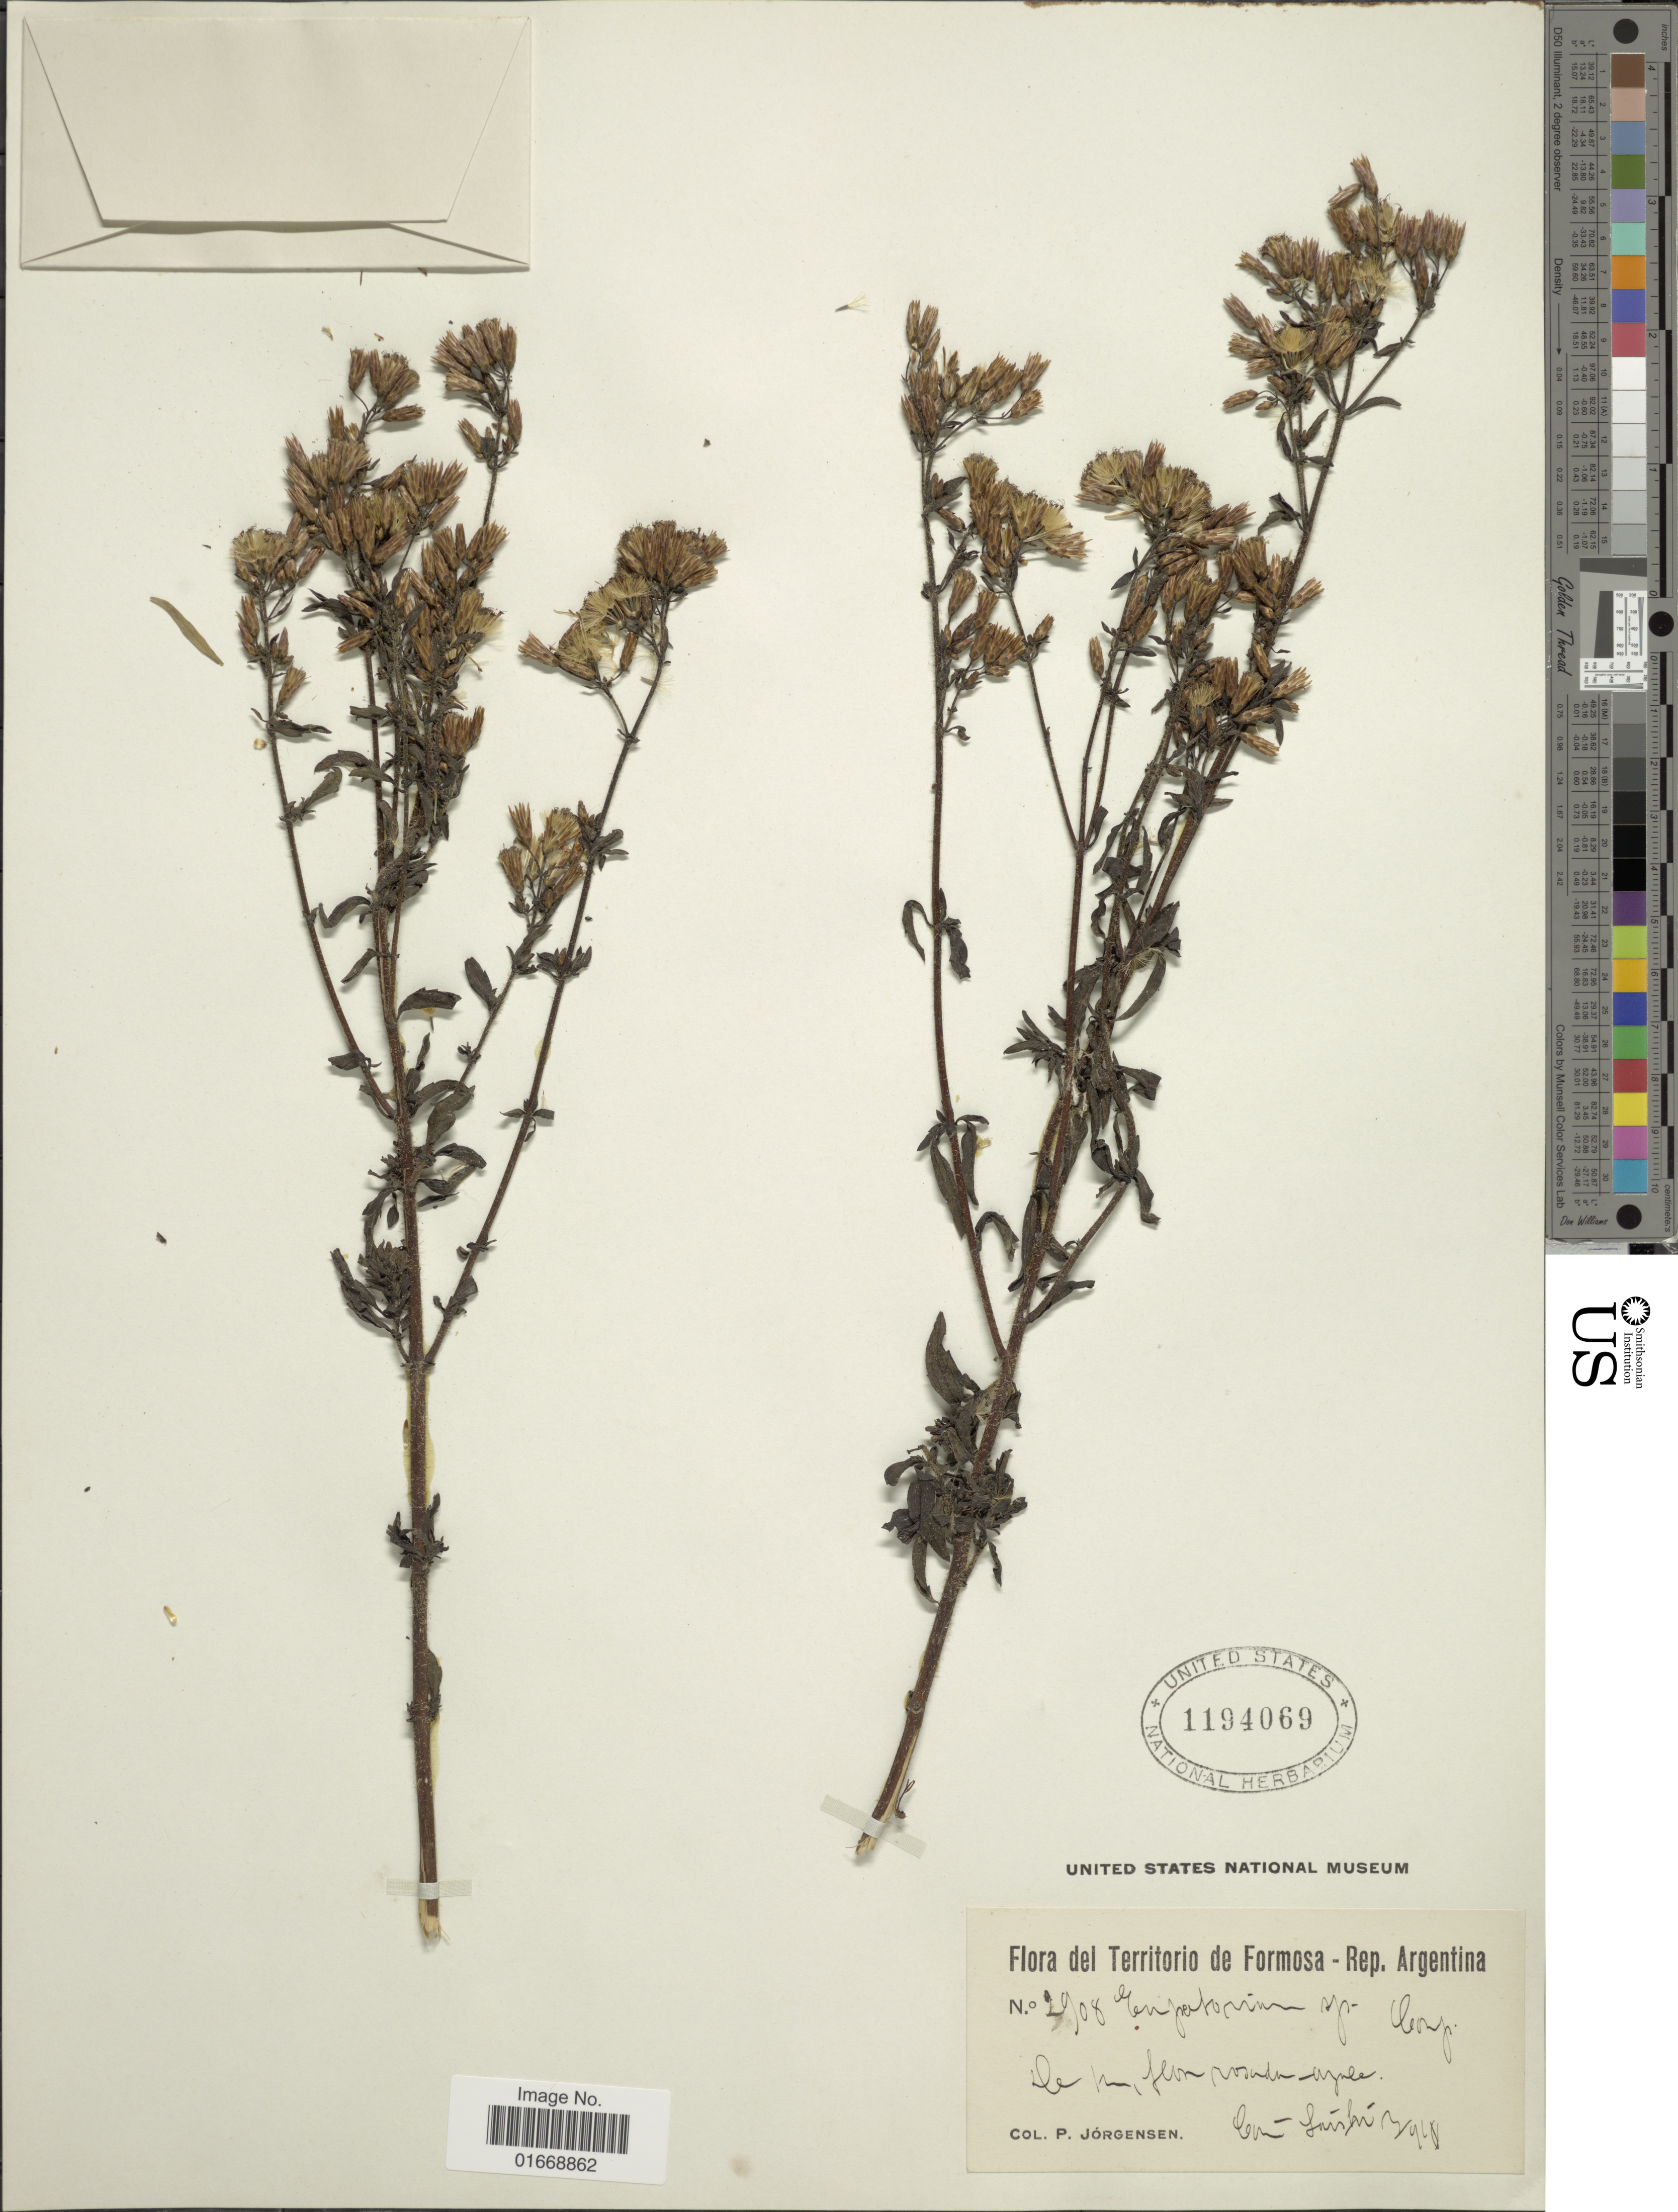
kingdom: Plantae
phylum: Tracheophyta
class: Magnoliopsida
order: Asterales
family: Asteraceae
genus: Chromolaena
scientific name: Chromolaena sp.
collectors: P. Jörgensen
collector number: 2908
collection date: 1918-03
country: Argentina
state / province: Formosa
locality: Rep. Argentina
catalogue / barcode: US 1194069